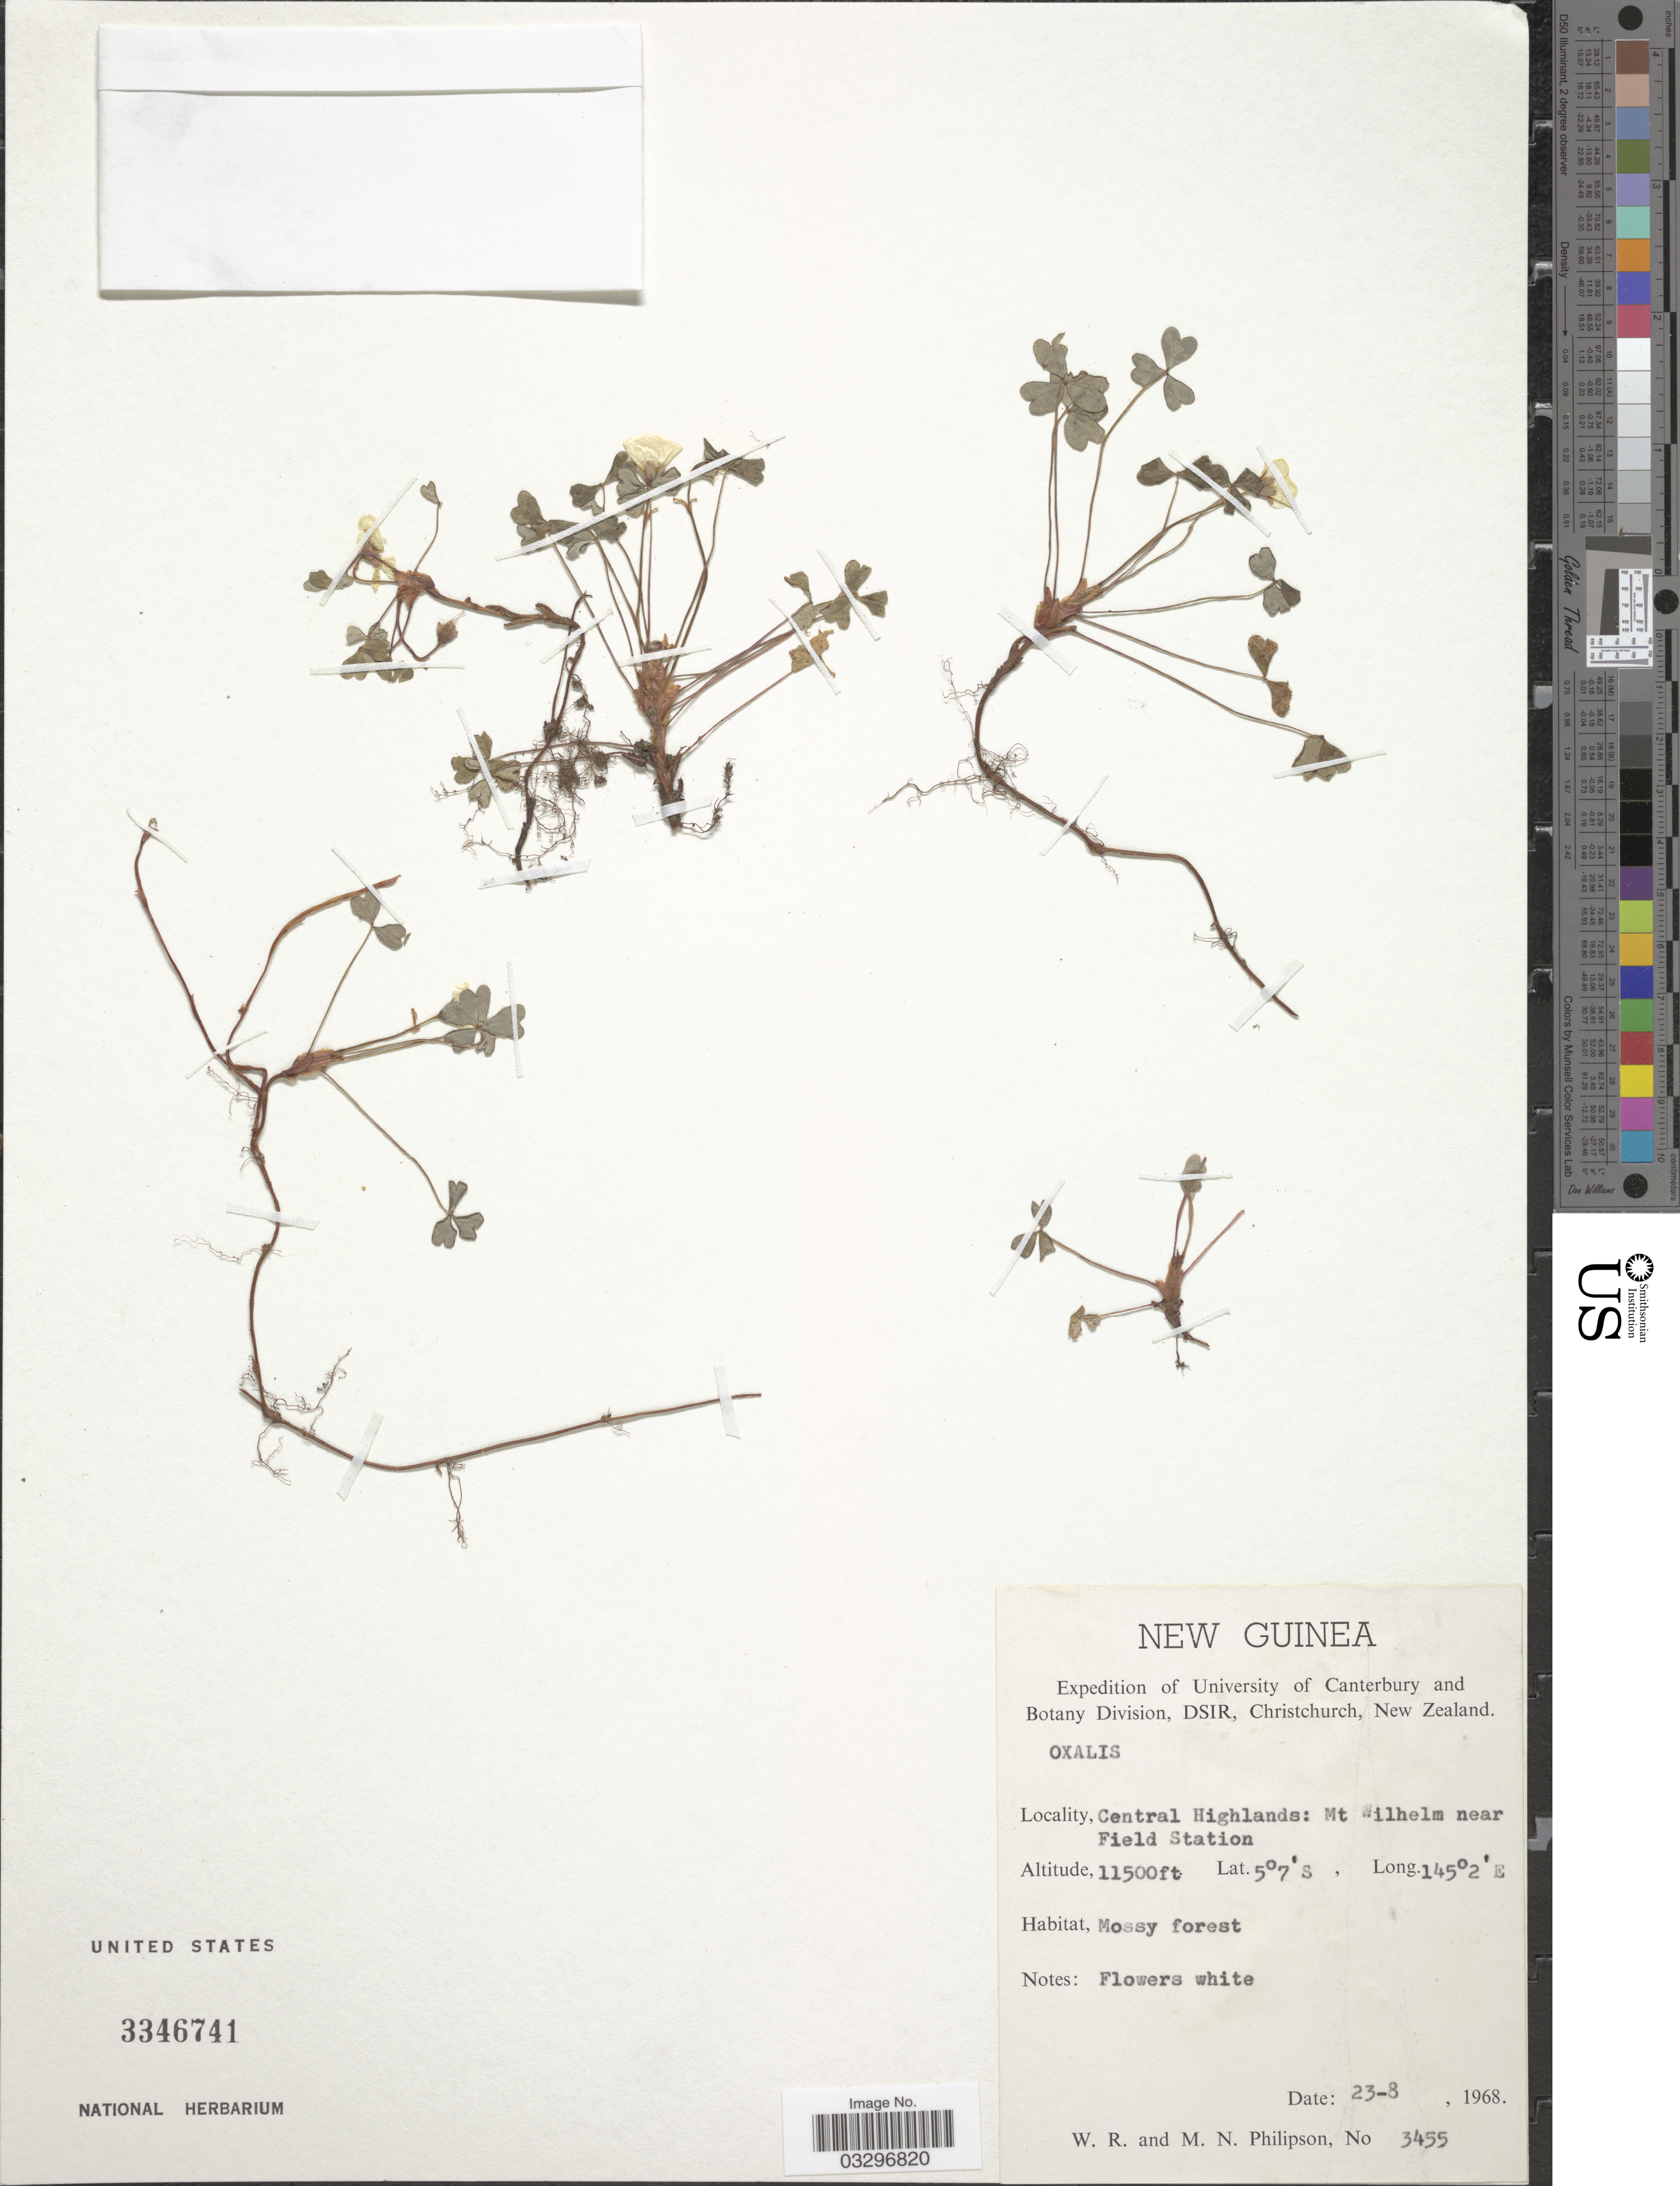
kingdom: Plantae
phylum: Tracheophyta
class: Magnoliopsida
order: Oxalidales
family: Oxalidaceae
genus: Oxalis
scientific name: Oxalis sp.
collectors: W. R. Philipson & M. Philipson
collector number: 3455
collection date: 1968-08-23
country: Papua New Guinea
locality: New Guinea. Central Highlands: Mt Wilhelm near Field Station.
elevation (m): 3505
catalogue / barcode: US 3346741